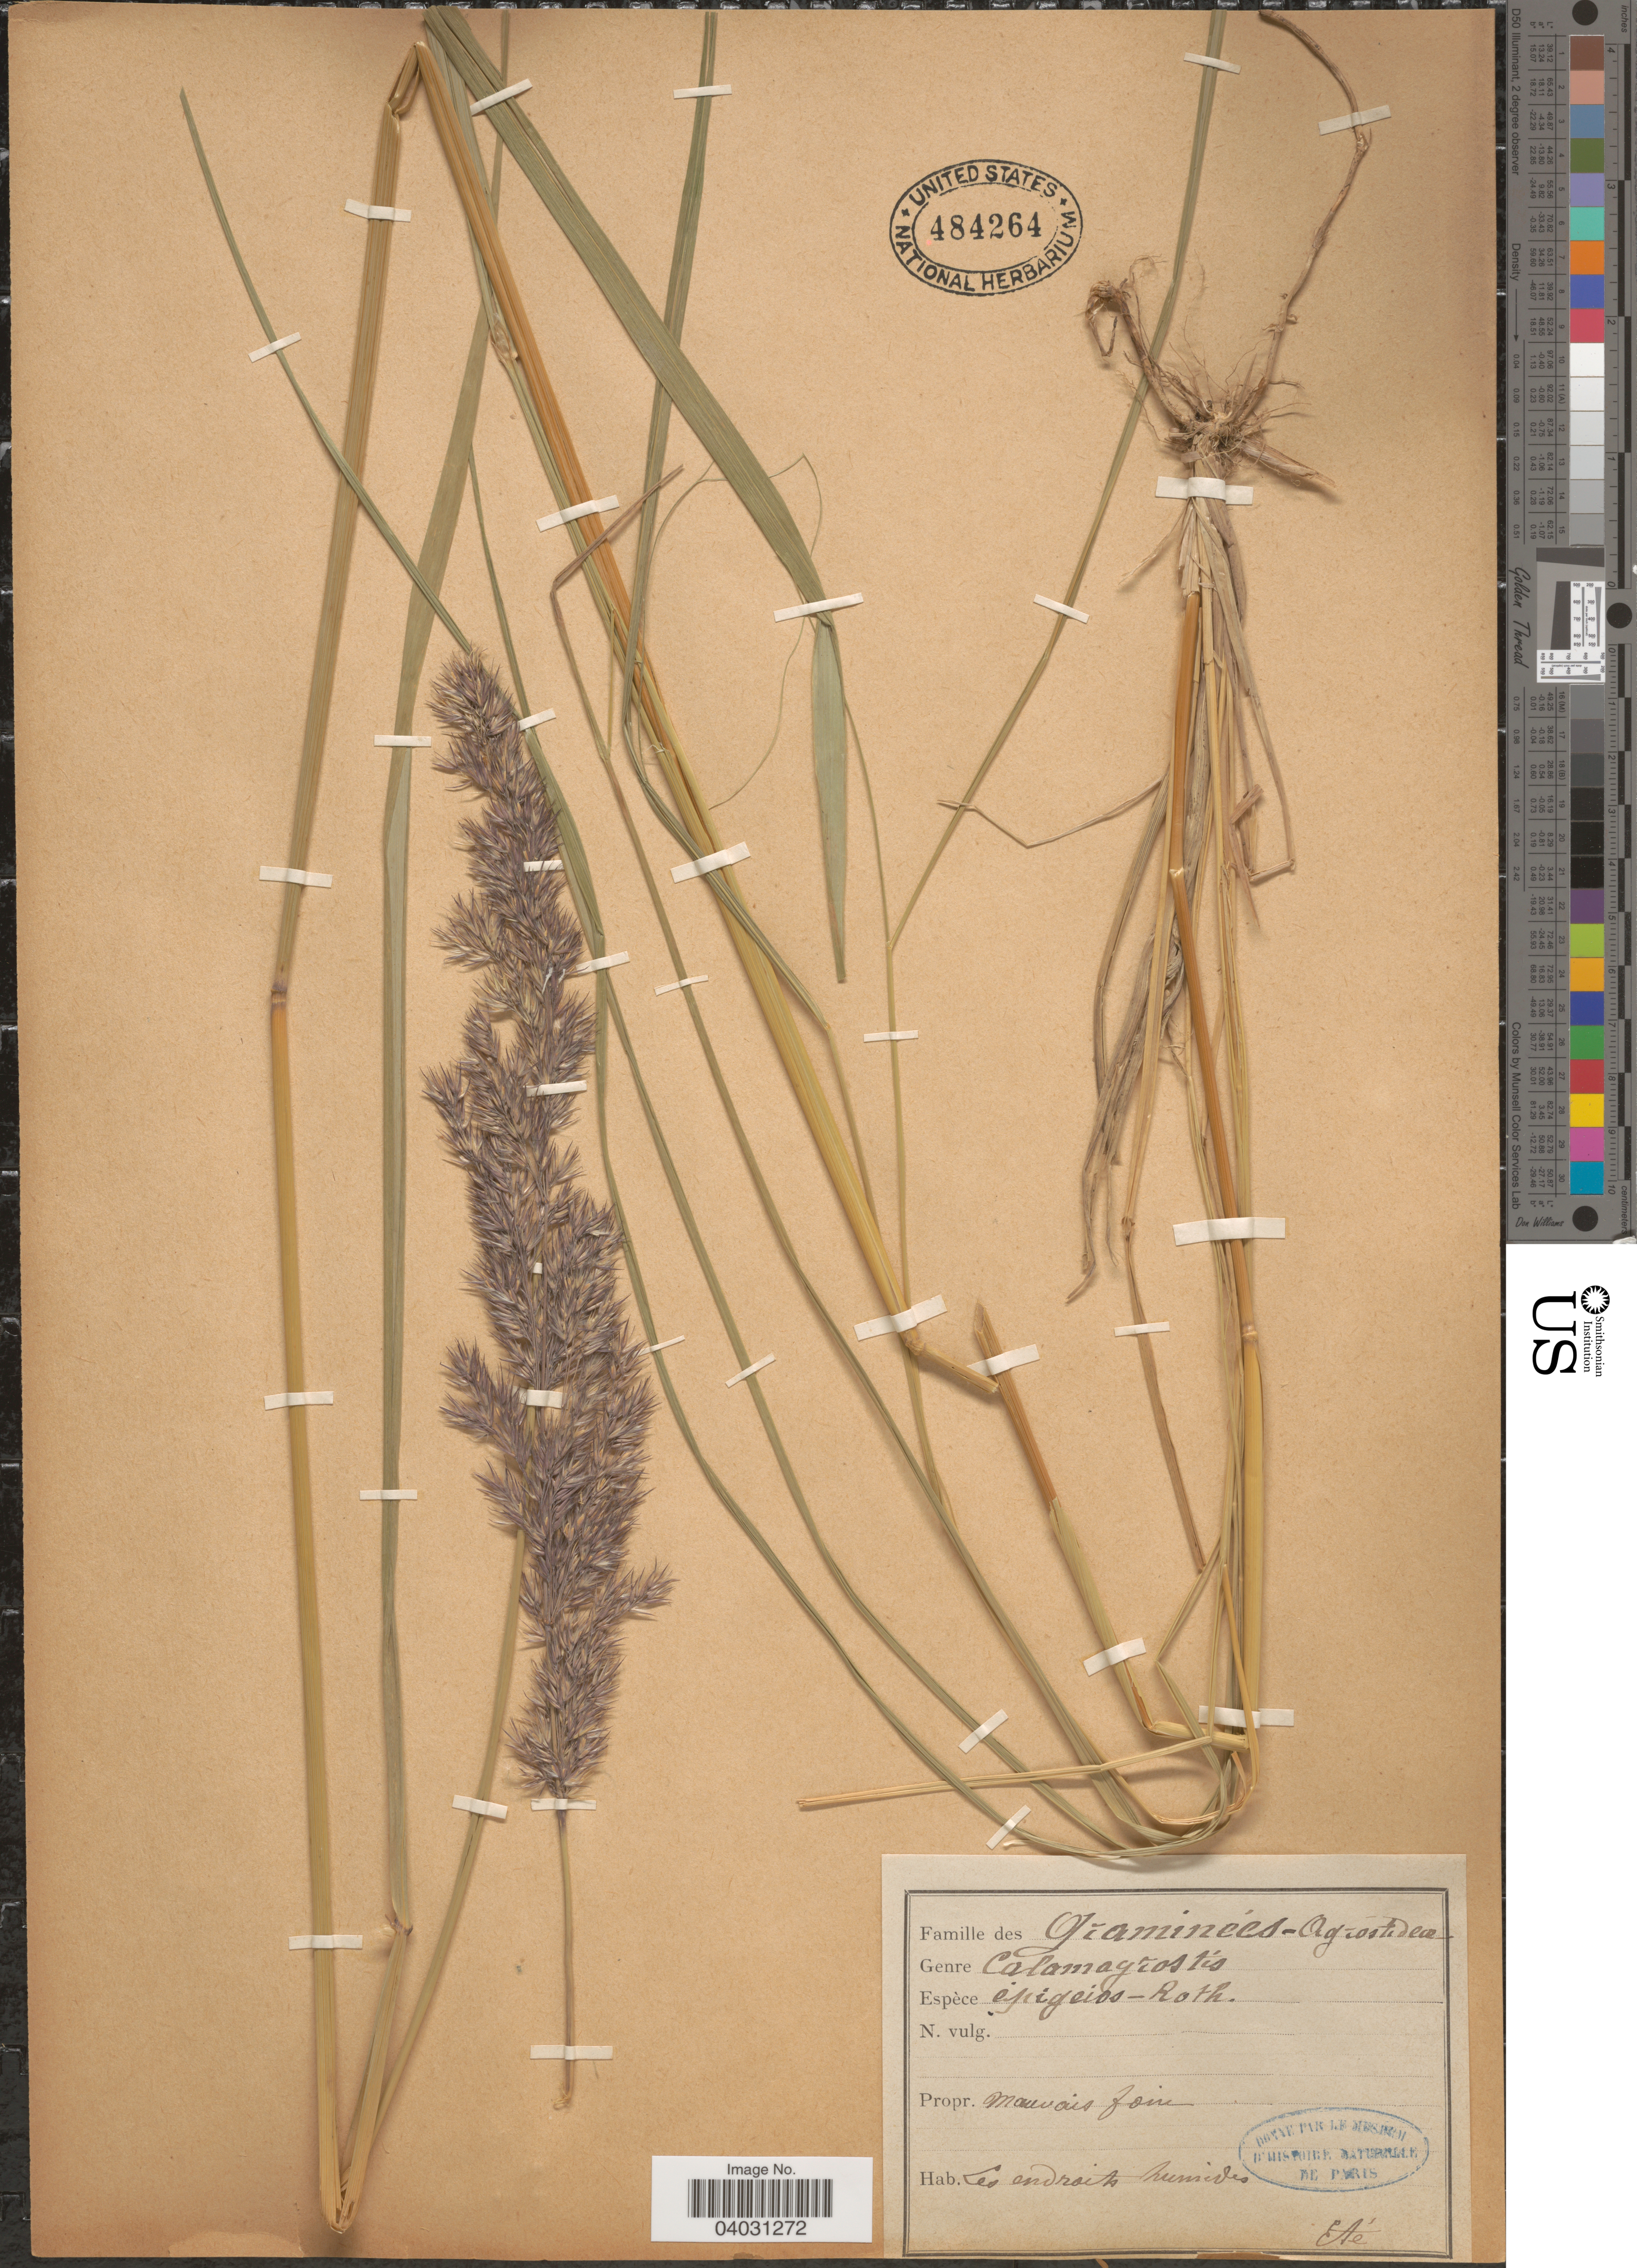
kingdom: Plantae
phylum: Tracheophyta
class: Liliopsida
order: Poales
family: Poaceae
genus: Calamagrostis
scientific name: Calamagrostis epigeios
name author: (L.) Roth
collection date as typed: Eté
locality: Les endroits humides.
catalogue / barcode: US 484264